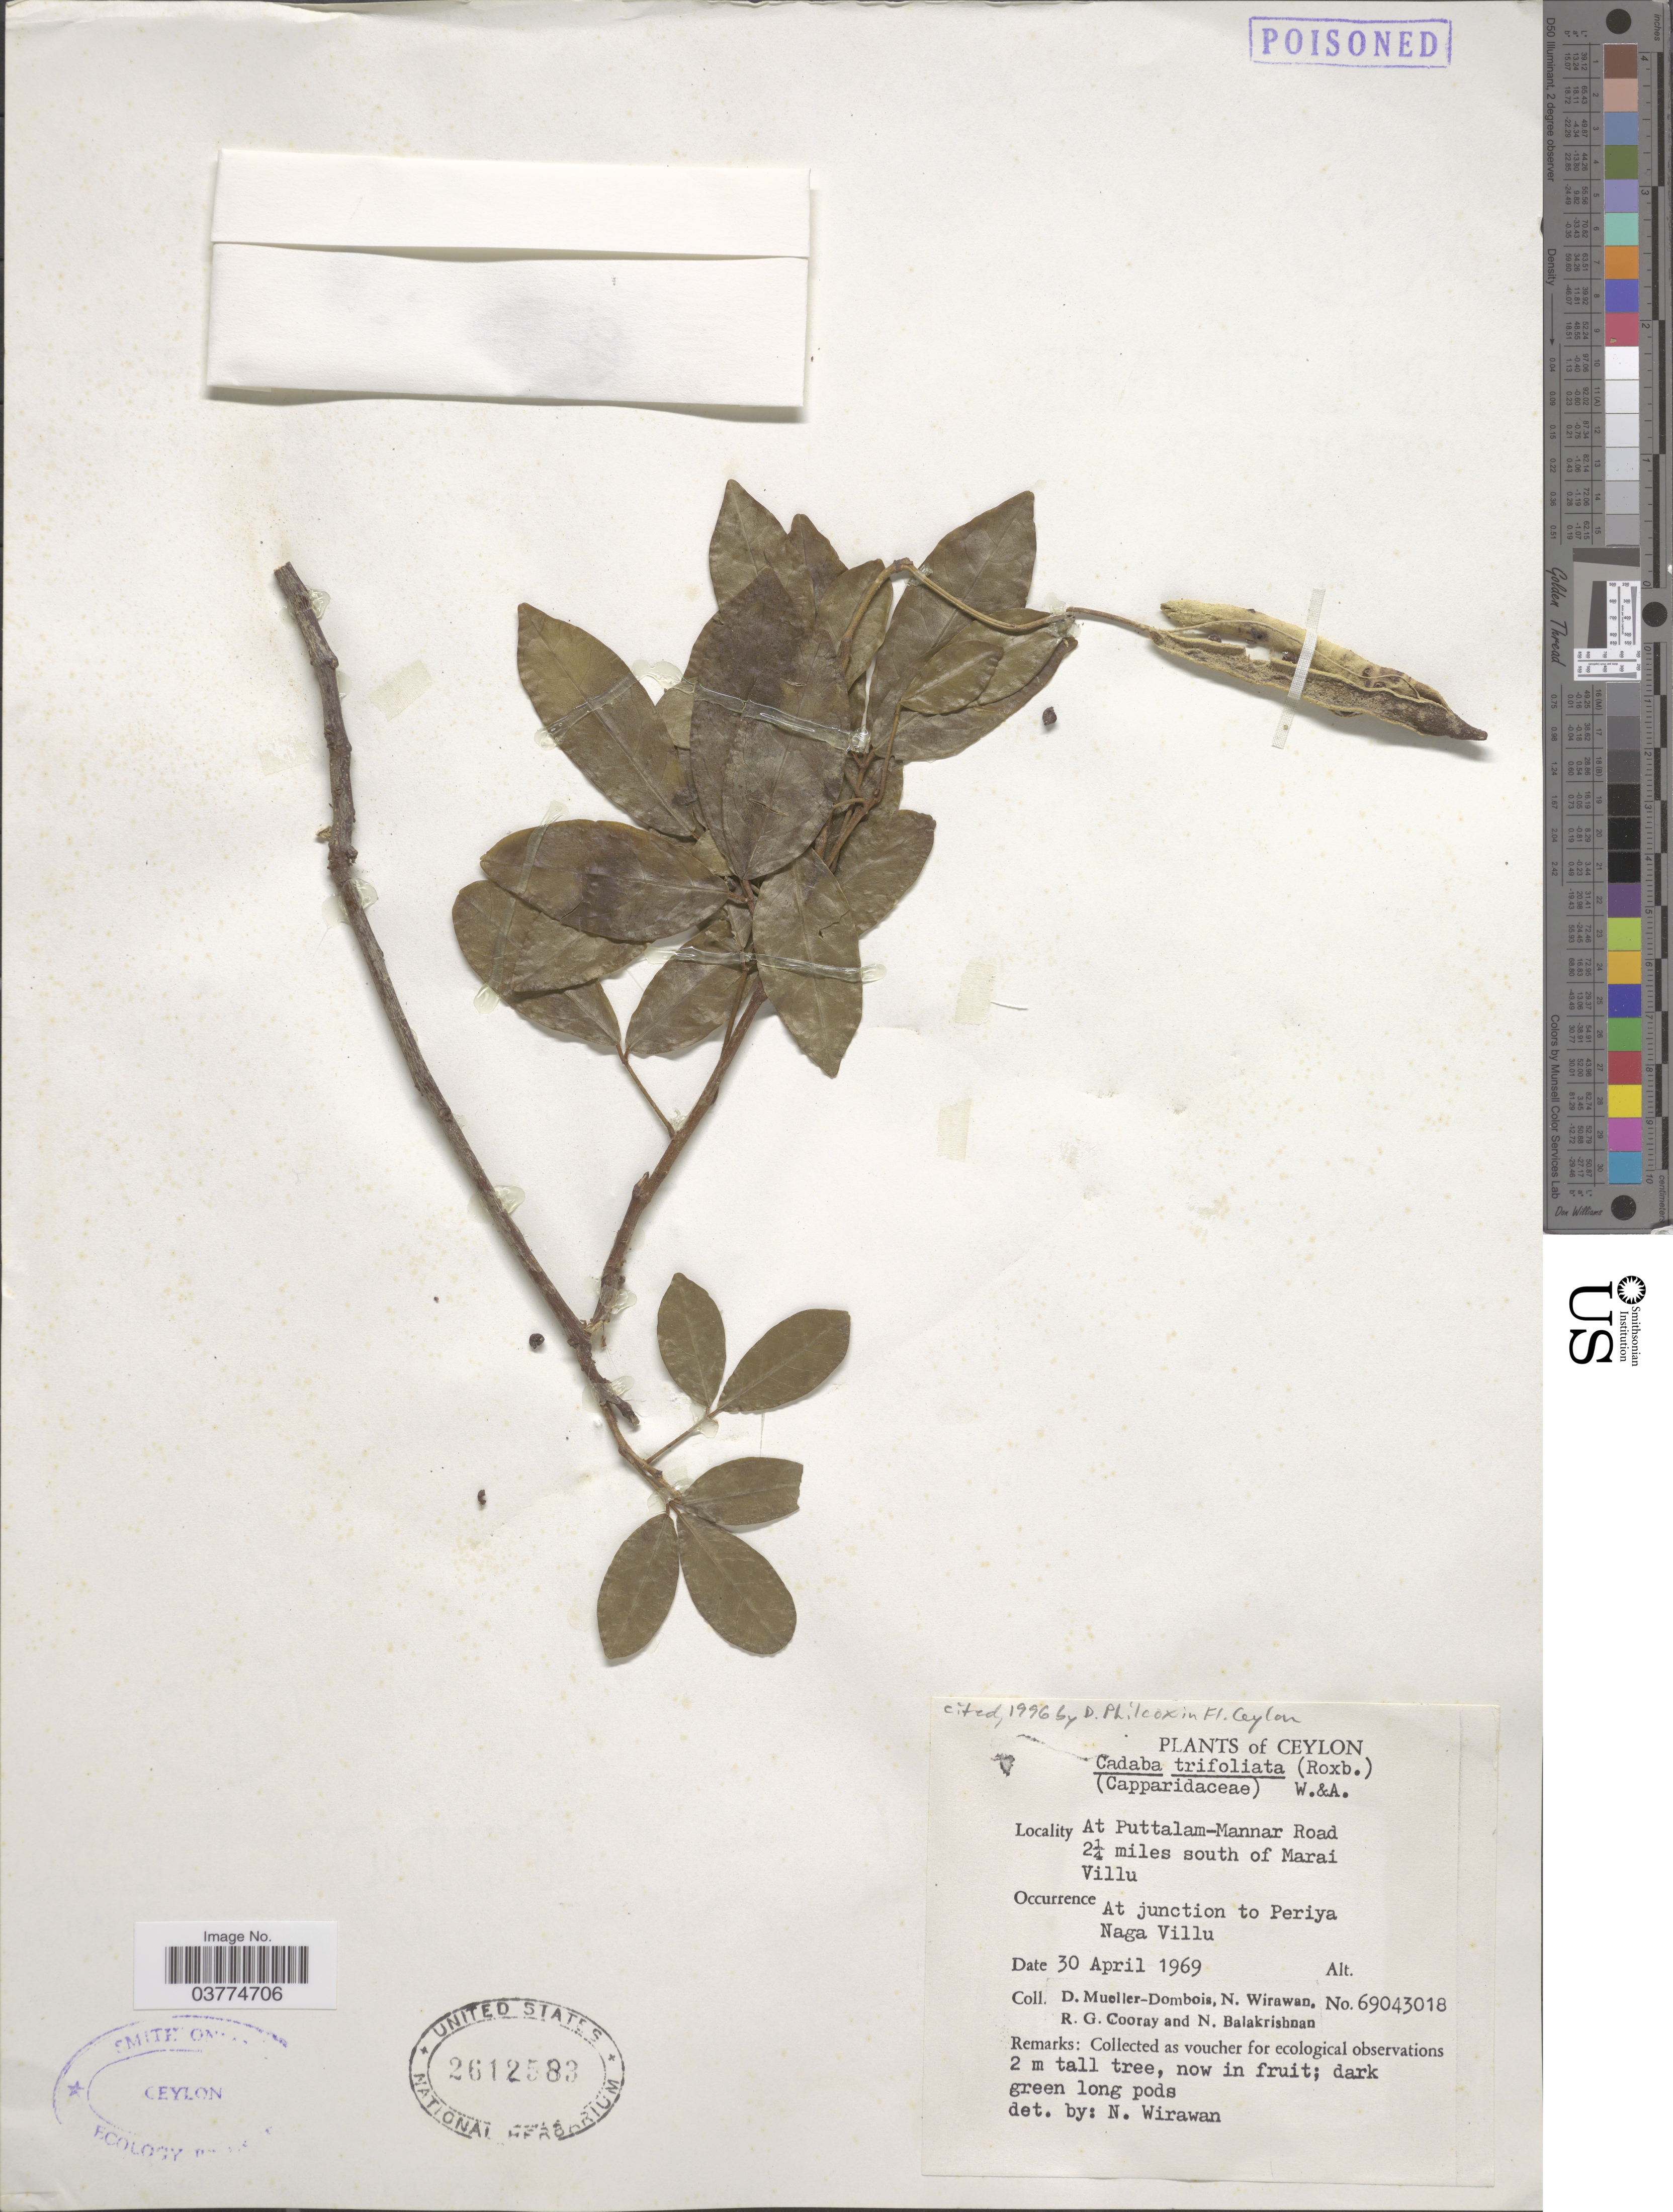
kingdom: Plantae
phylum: Tracheophyta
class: Magnoliopsida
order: Brassicales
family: Capparaceae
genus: Cadaba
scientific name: Cadaba trifoliata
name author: (Roxb.) Wight & Arn.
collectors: D. Mueller-Dombois, N. Wirawan, R. Cooray & N. Balakrishnan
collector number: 69043018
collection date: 1969-04-30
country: Sri Lanka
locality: Ceylon. At Puttalam-Mannar Road 2¼ miles south of Marai Villu. At junction to Periya Naga Villu.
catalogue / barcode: US 2612583